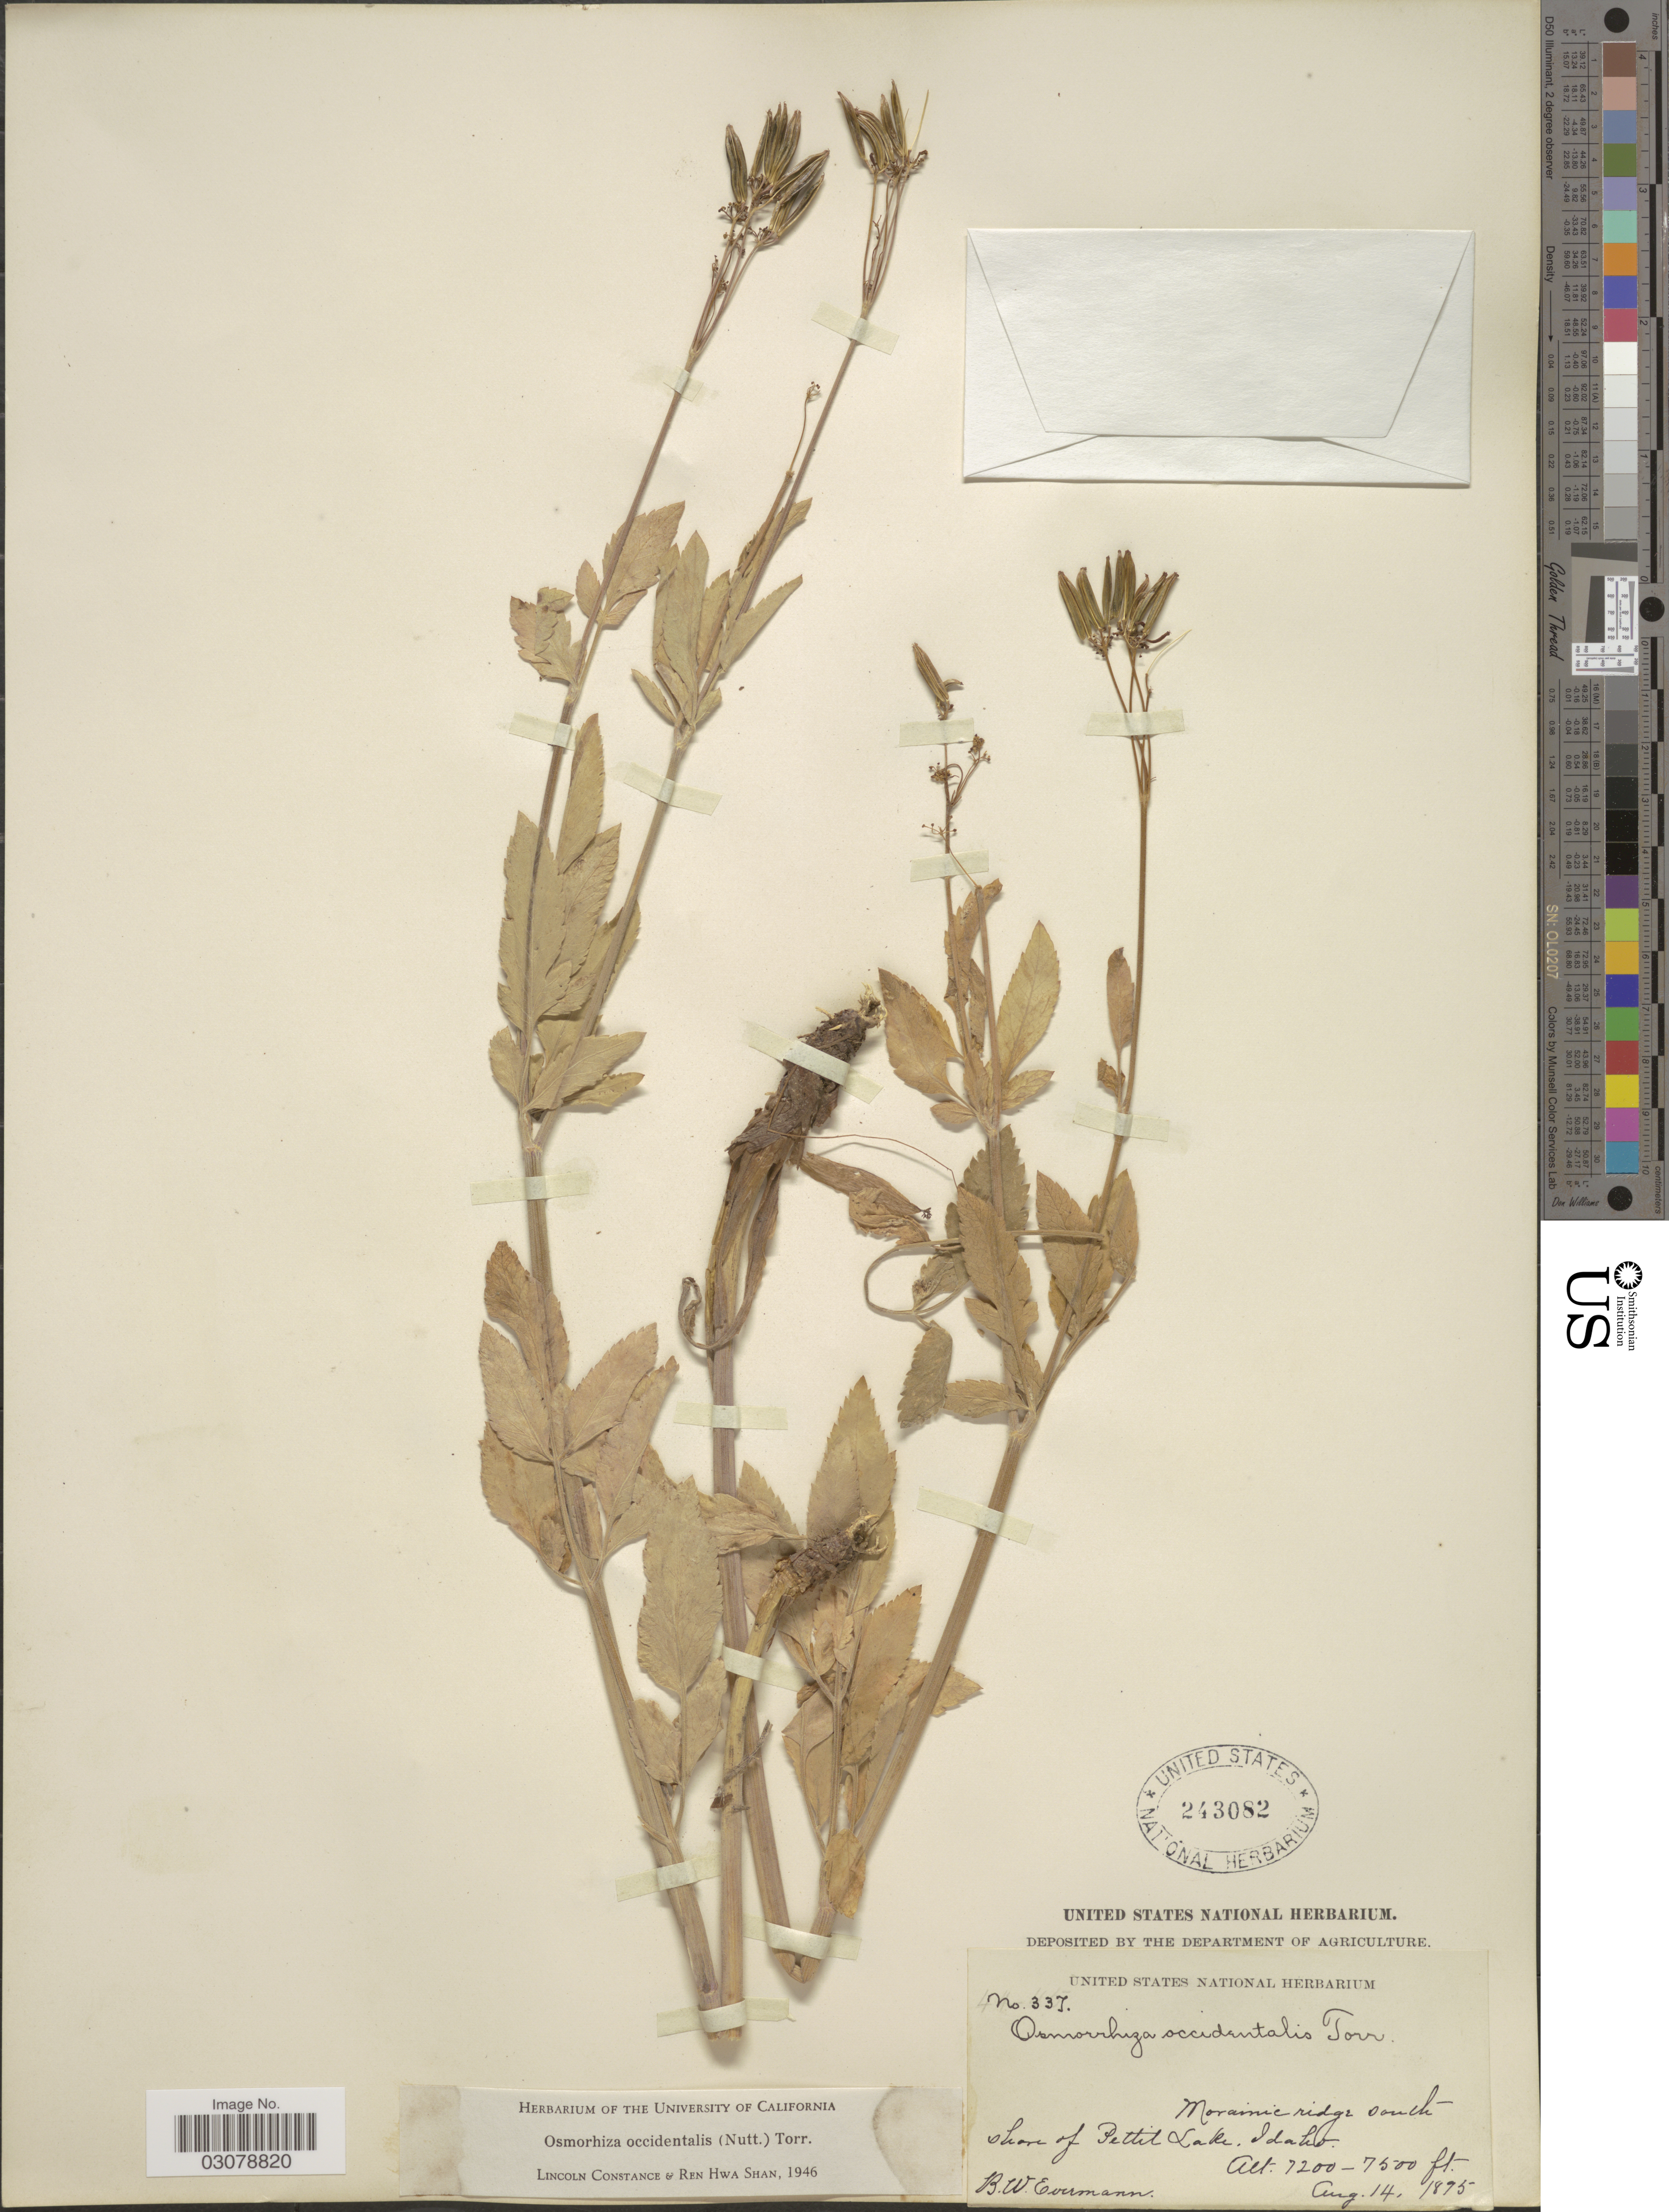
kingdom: Plantae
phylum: Tracheophyta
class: Magnoliopsida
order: Apiales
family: Apiaceae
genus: Osmorhiza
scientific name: Osmorhiza occidentalis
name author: (Nutt.) Torr.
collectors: B. W. Evermann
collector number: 337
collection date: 1895-08-14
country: United States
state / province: Idaho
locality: Morainic ridge south shore of Pettit Lake, Idaho.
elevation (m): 2195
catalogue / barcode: US 243082